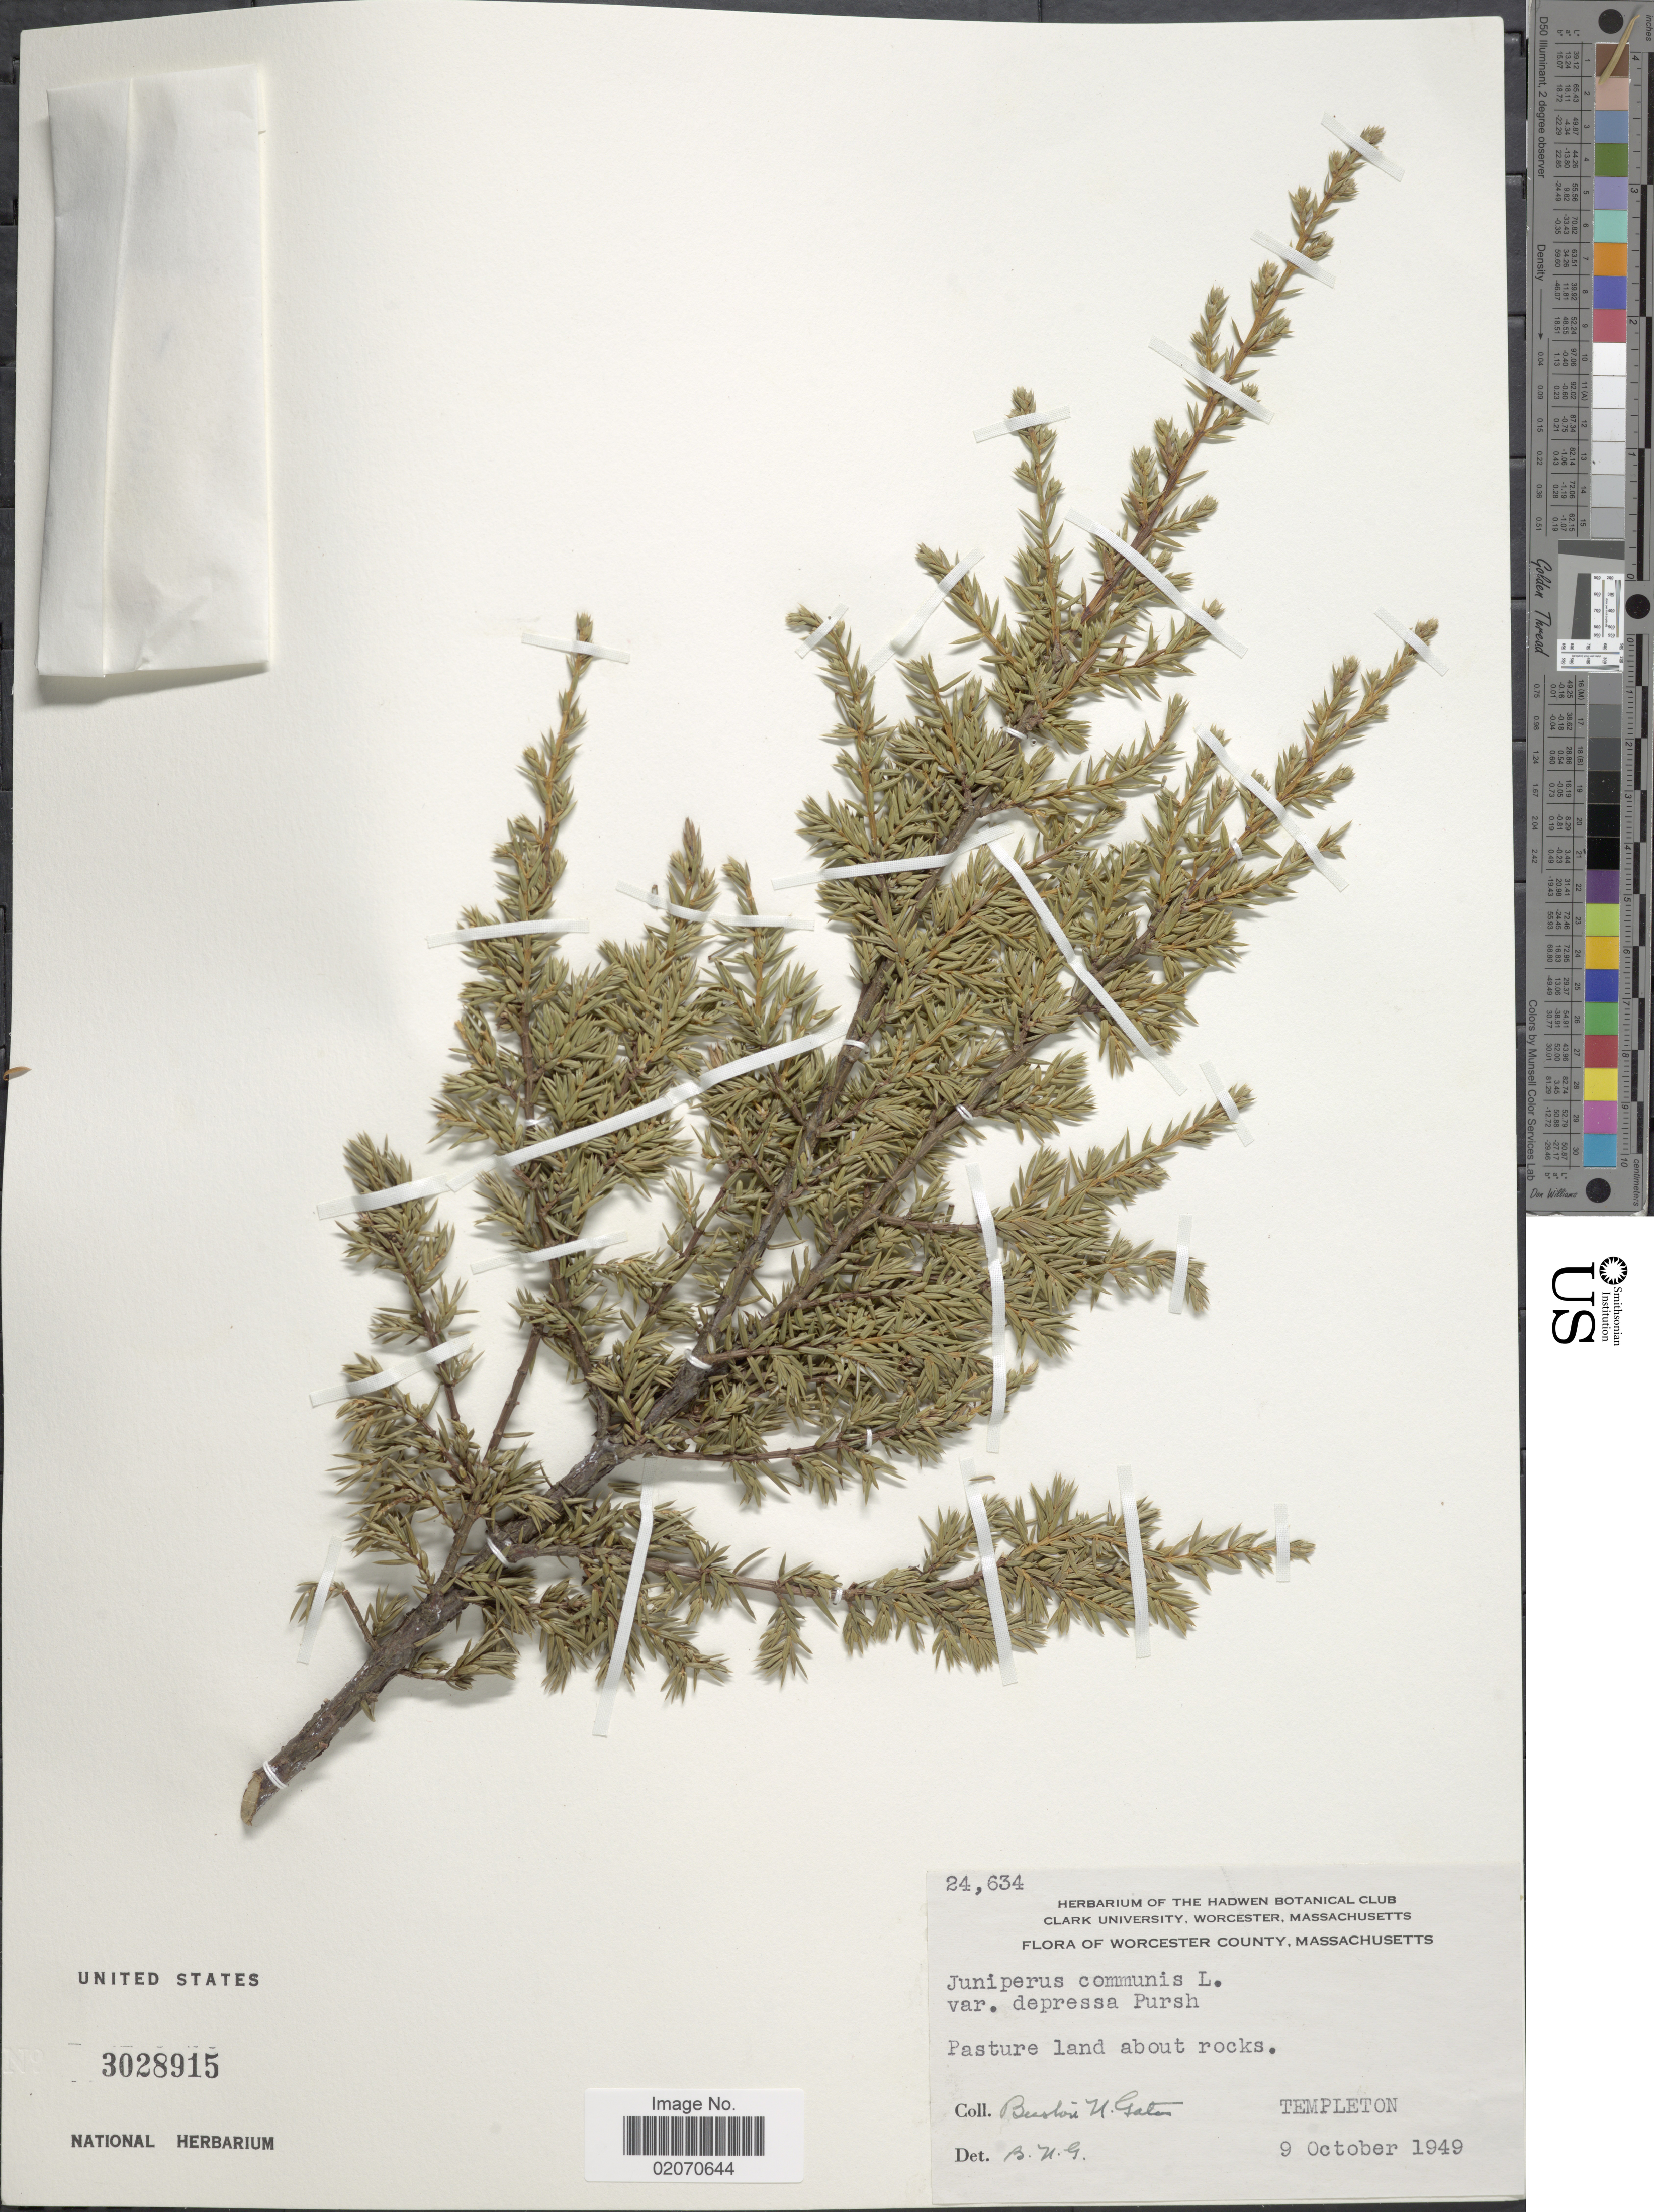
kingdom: Plantae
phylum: Tracheophyta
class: Pinopsida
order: Pinales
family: Cupressaceae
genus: Juniperus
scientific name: Juniperus communis var. depressa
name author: Pursh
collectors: B. N. Gates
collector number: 24634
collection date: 1949-10-09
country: United States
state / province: Massachusetts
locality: Worcester County, Templeton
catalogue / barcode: US 3028915